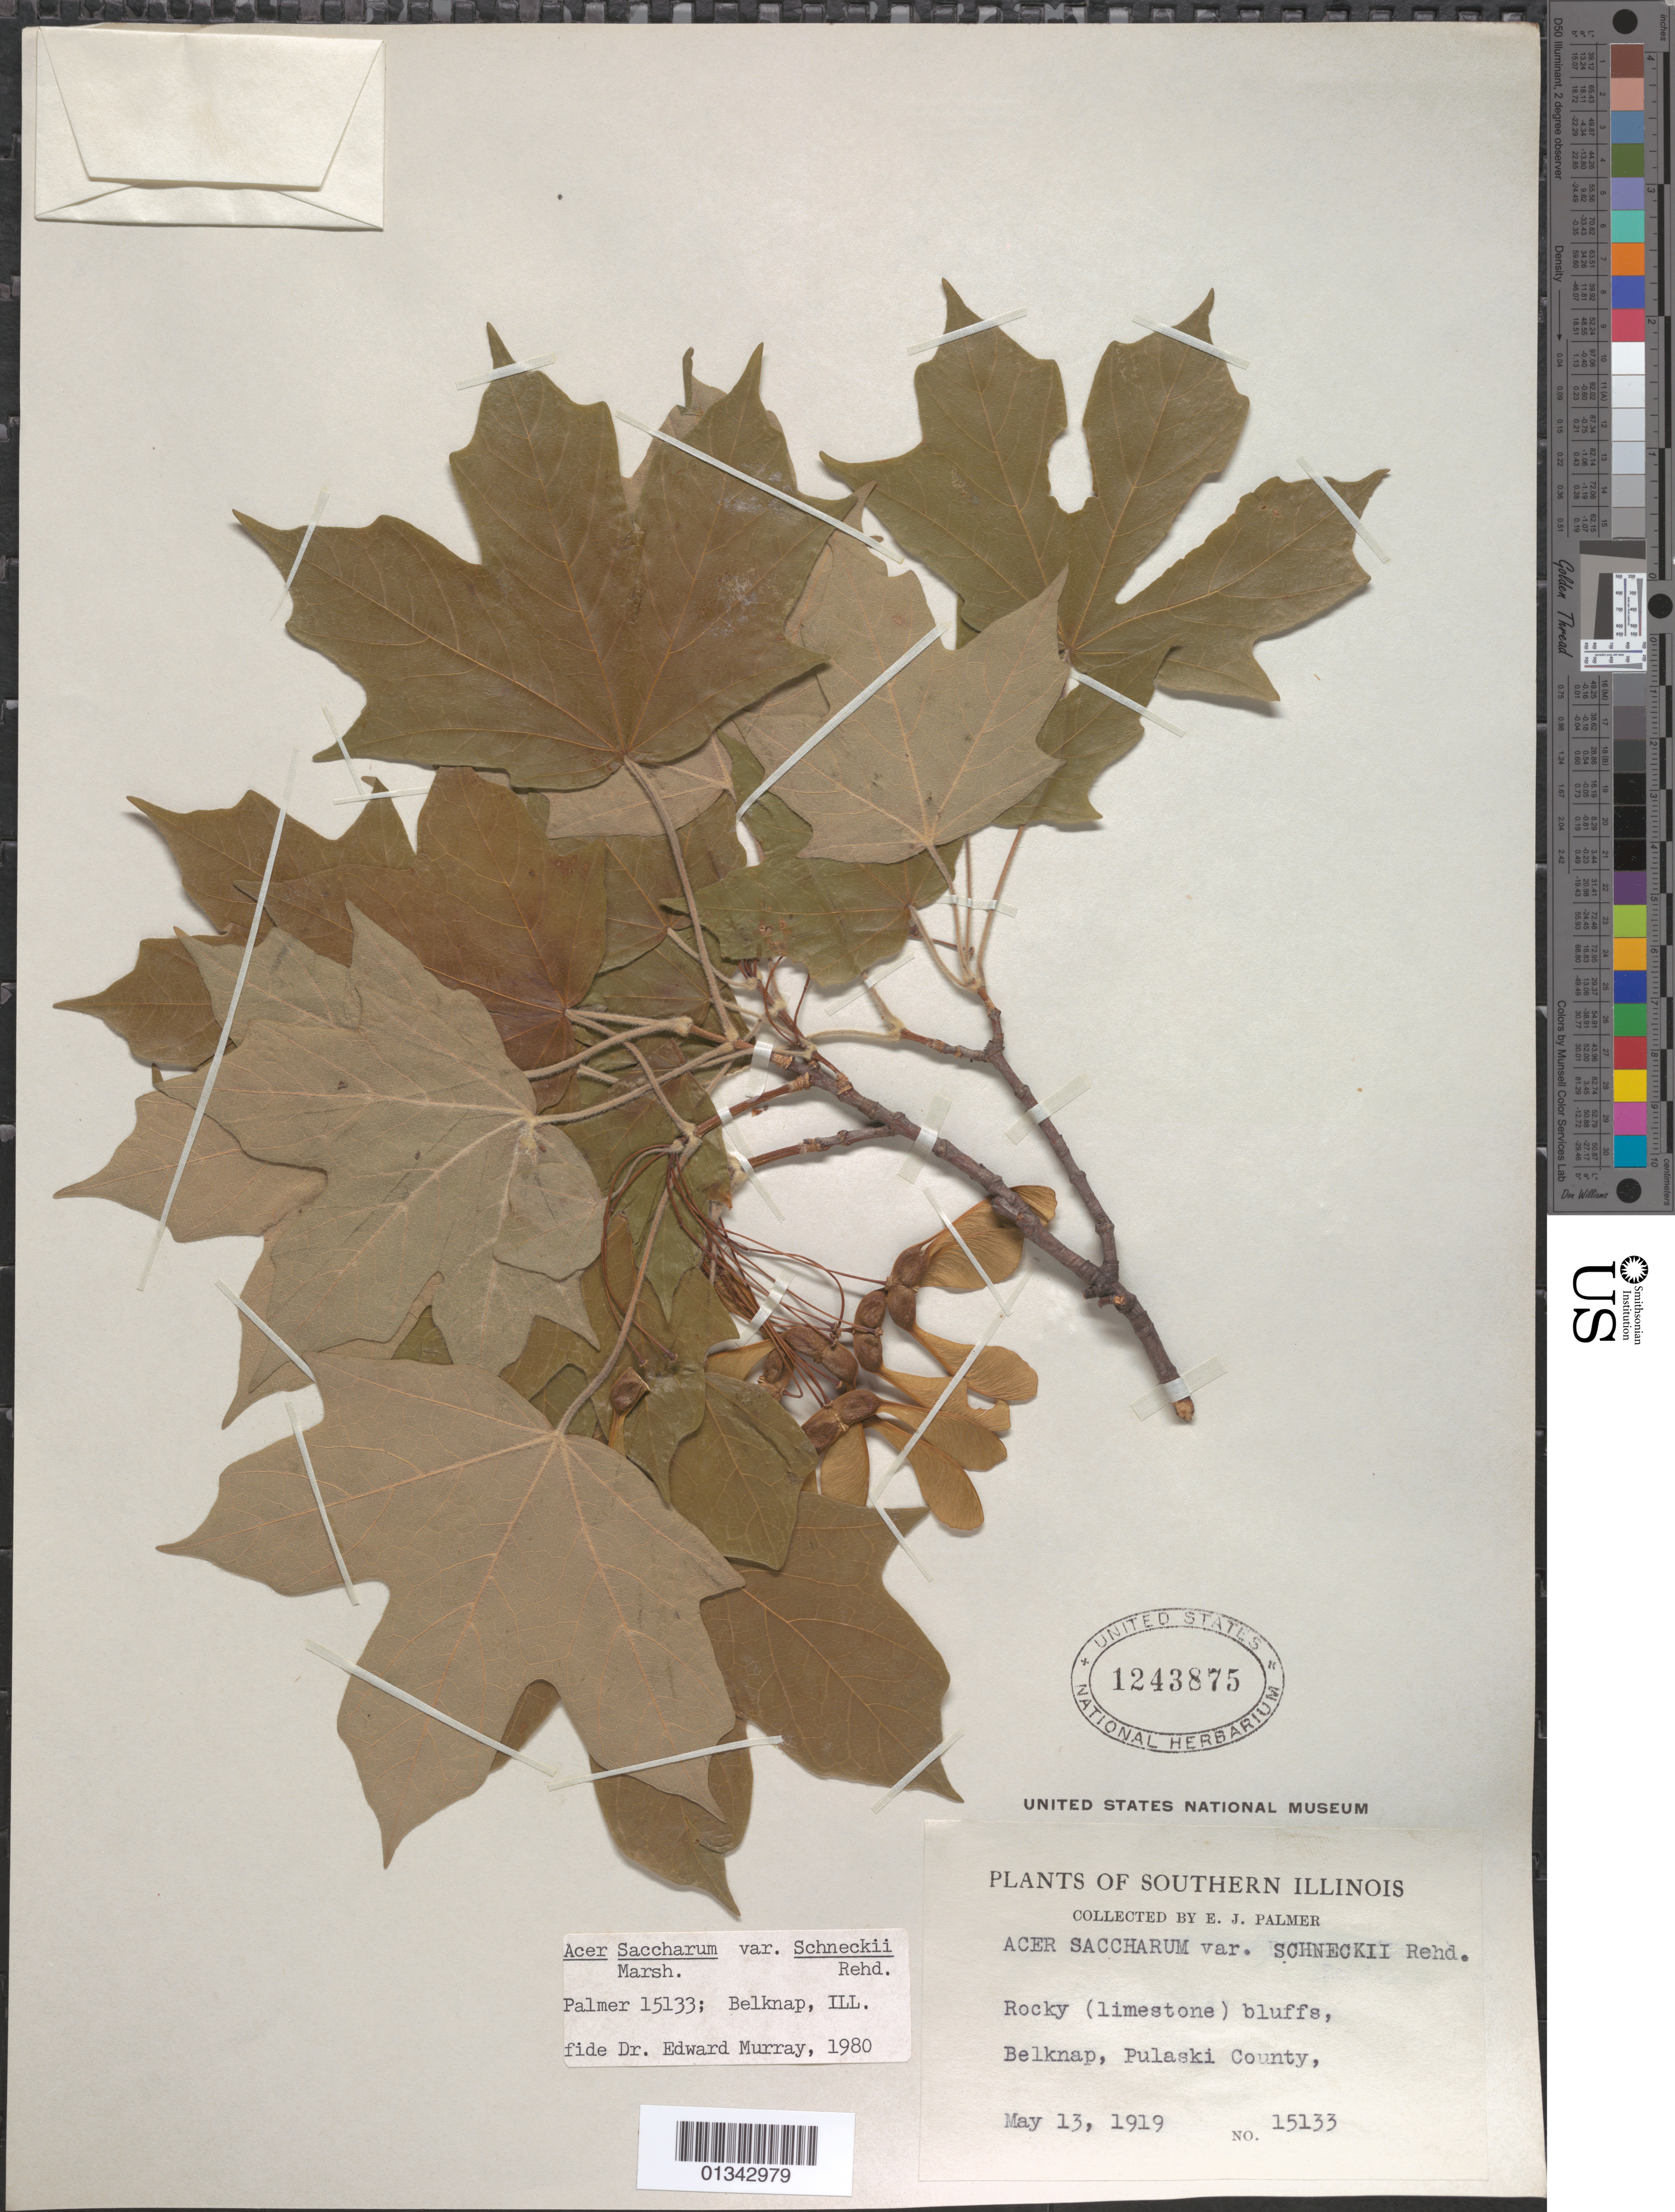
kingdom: Plantae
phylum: Tracheophyta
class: Magnoliopsida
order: Sapindales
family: Sapindaceae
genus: Acer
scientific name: Acer saccharum var. schneckii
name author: Rehder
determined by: Murray, Edward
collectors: E. J. Palmer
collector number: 15133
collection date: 1919-05-13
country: United States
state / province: Illinois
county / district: Pulaski County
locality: Pulaski County, Balknap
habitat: Rocky (limestone) bluffs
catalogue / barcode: US 1243875